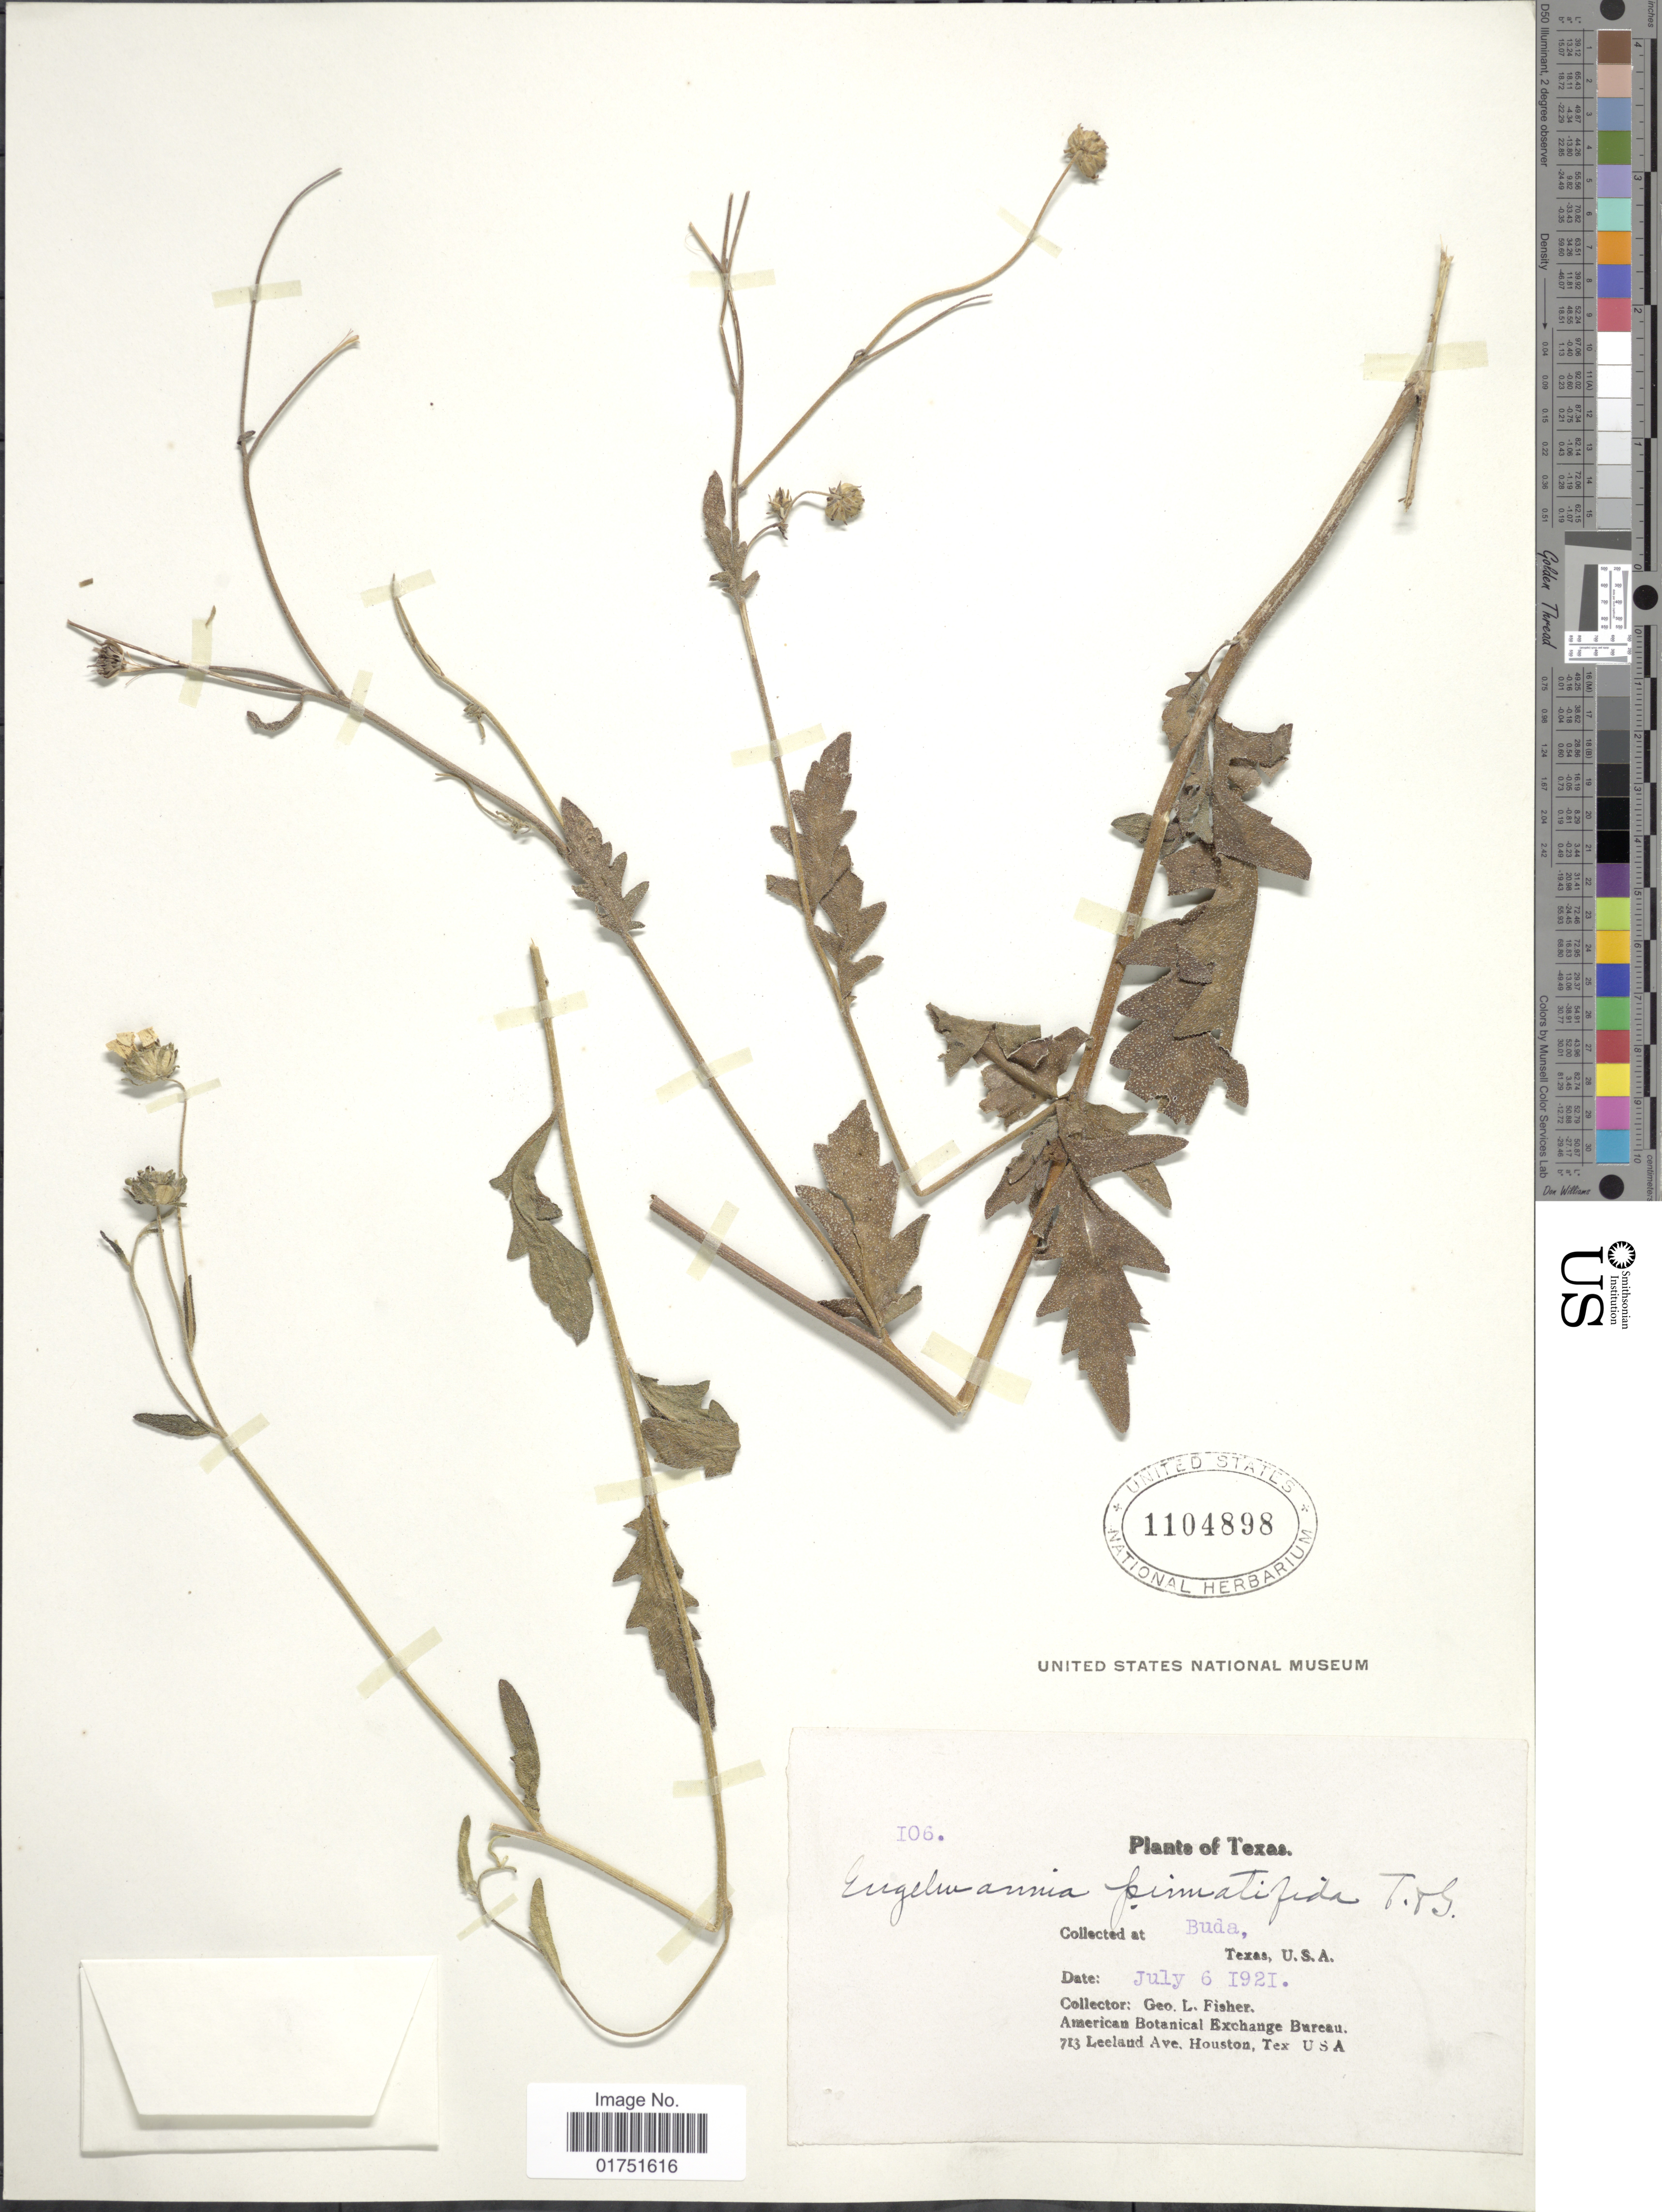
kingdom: Plantae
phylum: Tracheophyta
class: Magnoliopsida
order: Asterales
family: Asteraceae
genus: Engelmannia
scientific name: Engelmannia pinnatifida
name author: Torr. & A. Gray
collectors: G. L. Fisher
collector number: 106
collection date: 1921-07-06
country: United States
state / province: Texas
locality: Buda, Texas, U.S.A.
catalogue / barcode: US 1104898